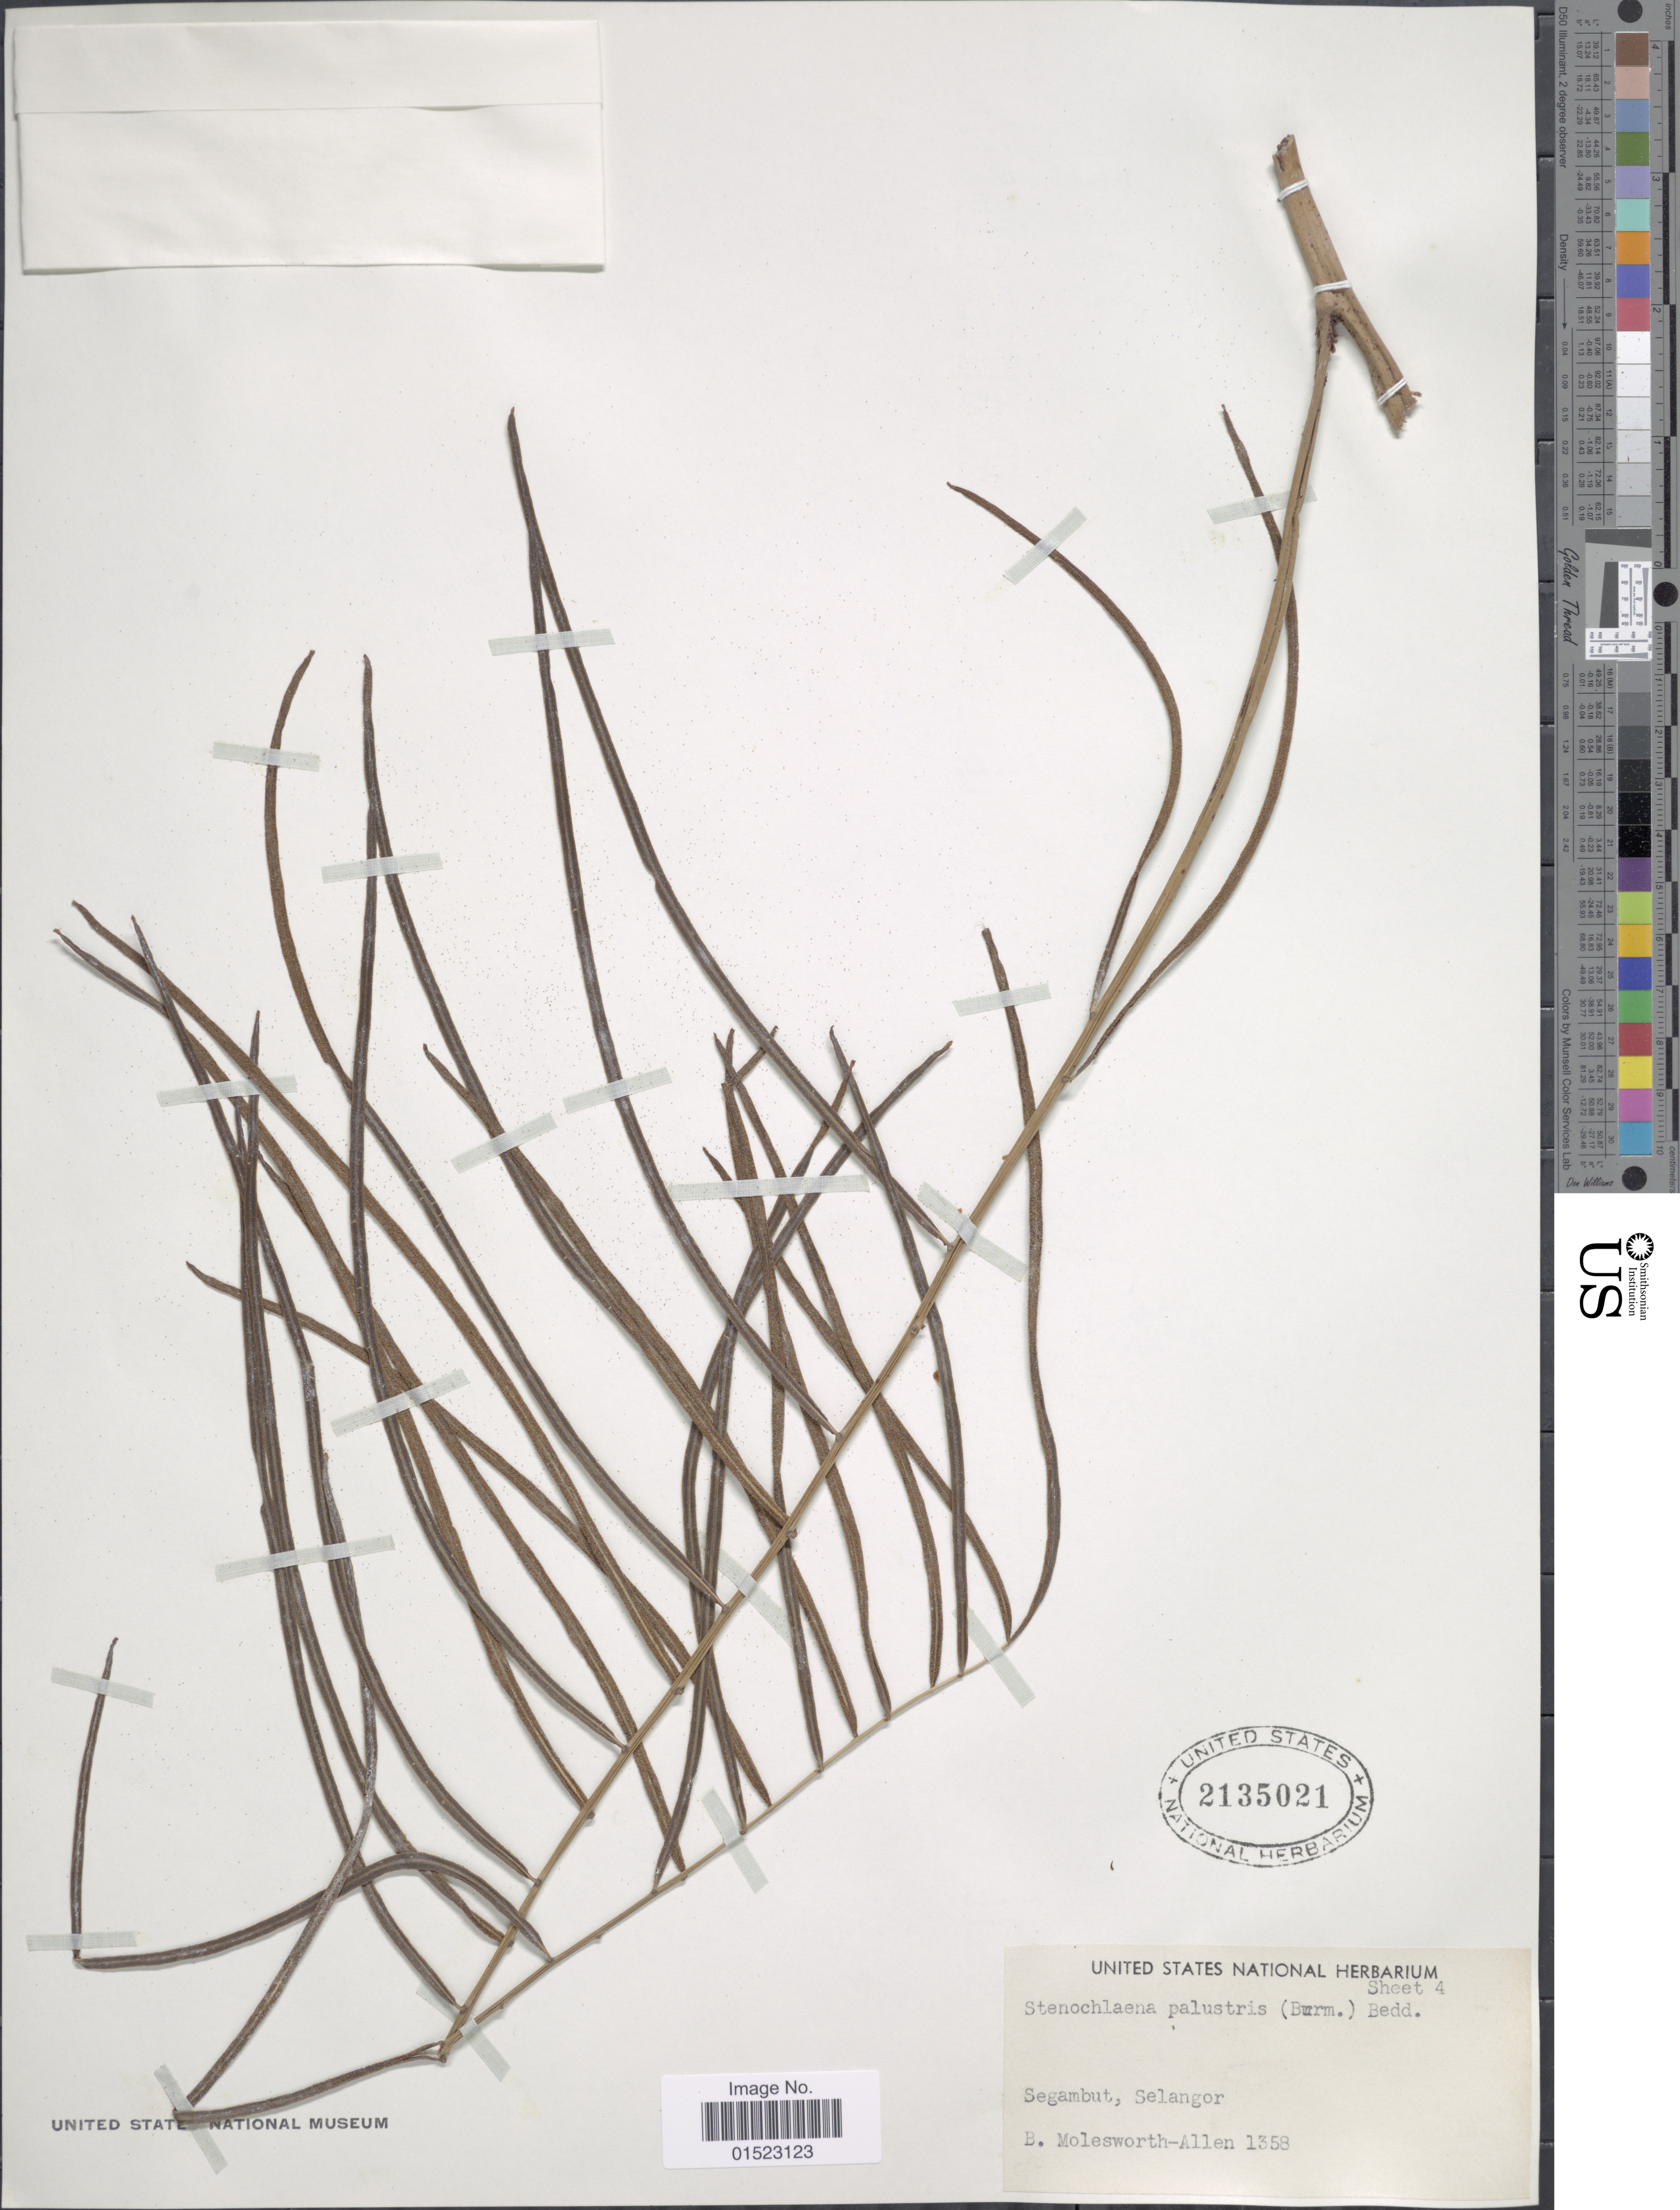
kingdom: Plantae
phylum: Tracheophyta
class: Polypodiopsida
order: Polypodiales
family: Blechnaceae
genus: Stenochlaena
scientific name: Stenochlaena palustris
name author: (Burm. f.) Bedd.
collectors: B. E. G. Molesworth-Allen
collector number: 1358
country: Malaysia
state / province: Selangor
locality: Segambut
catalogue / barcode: US 2135021